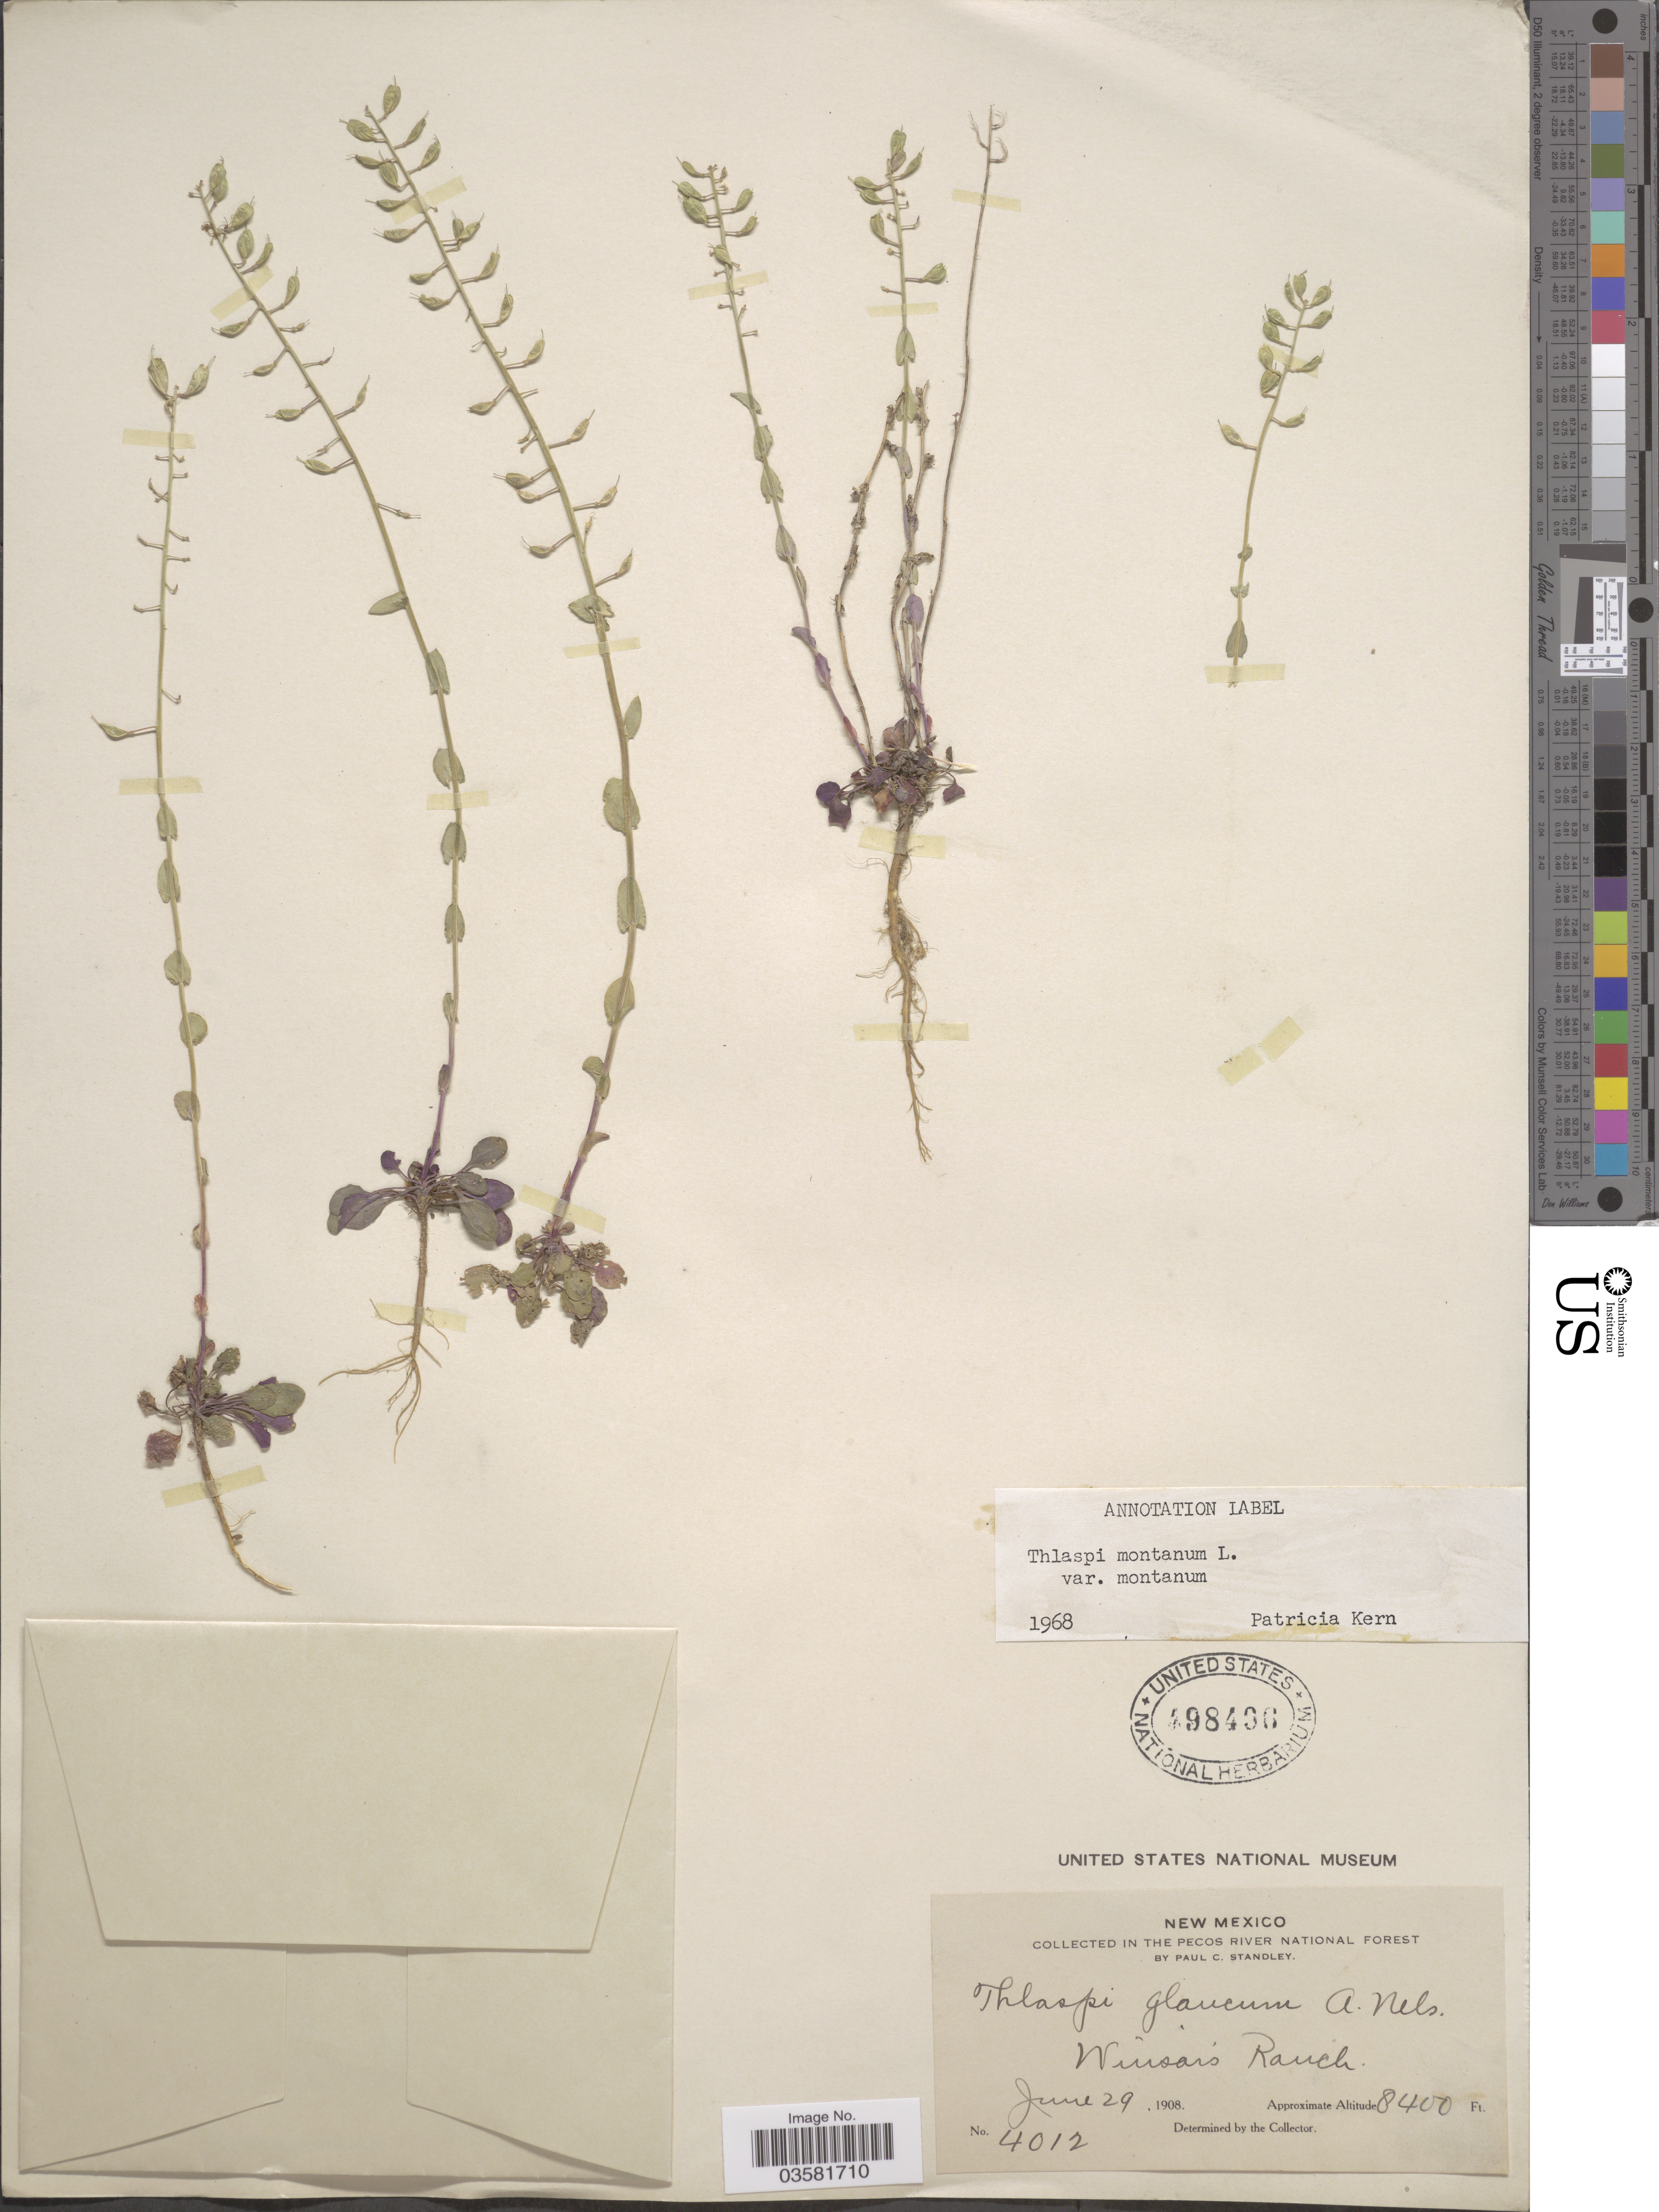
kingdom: Plantae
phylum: Tracheophyta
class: Magnoliopsida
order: Brassicales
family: Brassicaceae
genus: Thlaspi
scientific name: Thlaspi montanum var. montanum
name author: L.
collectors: P. C. Standley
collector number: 4012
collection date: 1908-06-29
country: United States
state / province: New Mexico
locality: In the Pecos River National Forest. Winsor's Ranch.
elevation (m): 2560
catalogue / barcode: US 498406